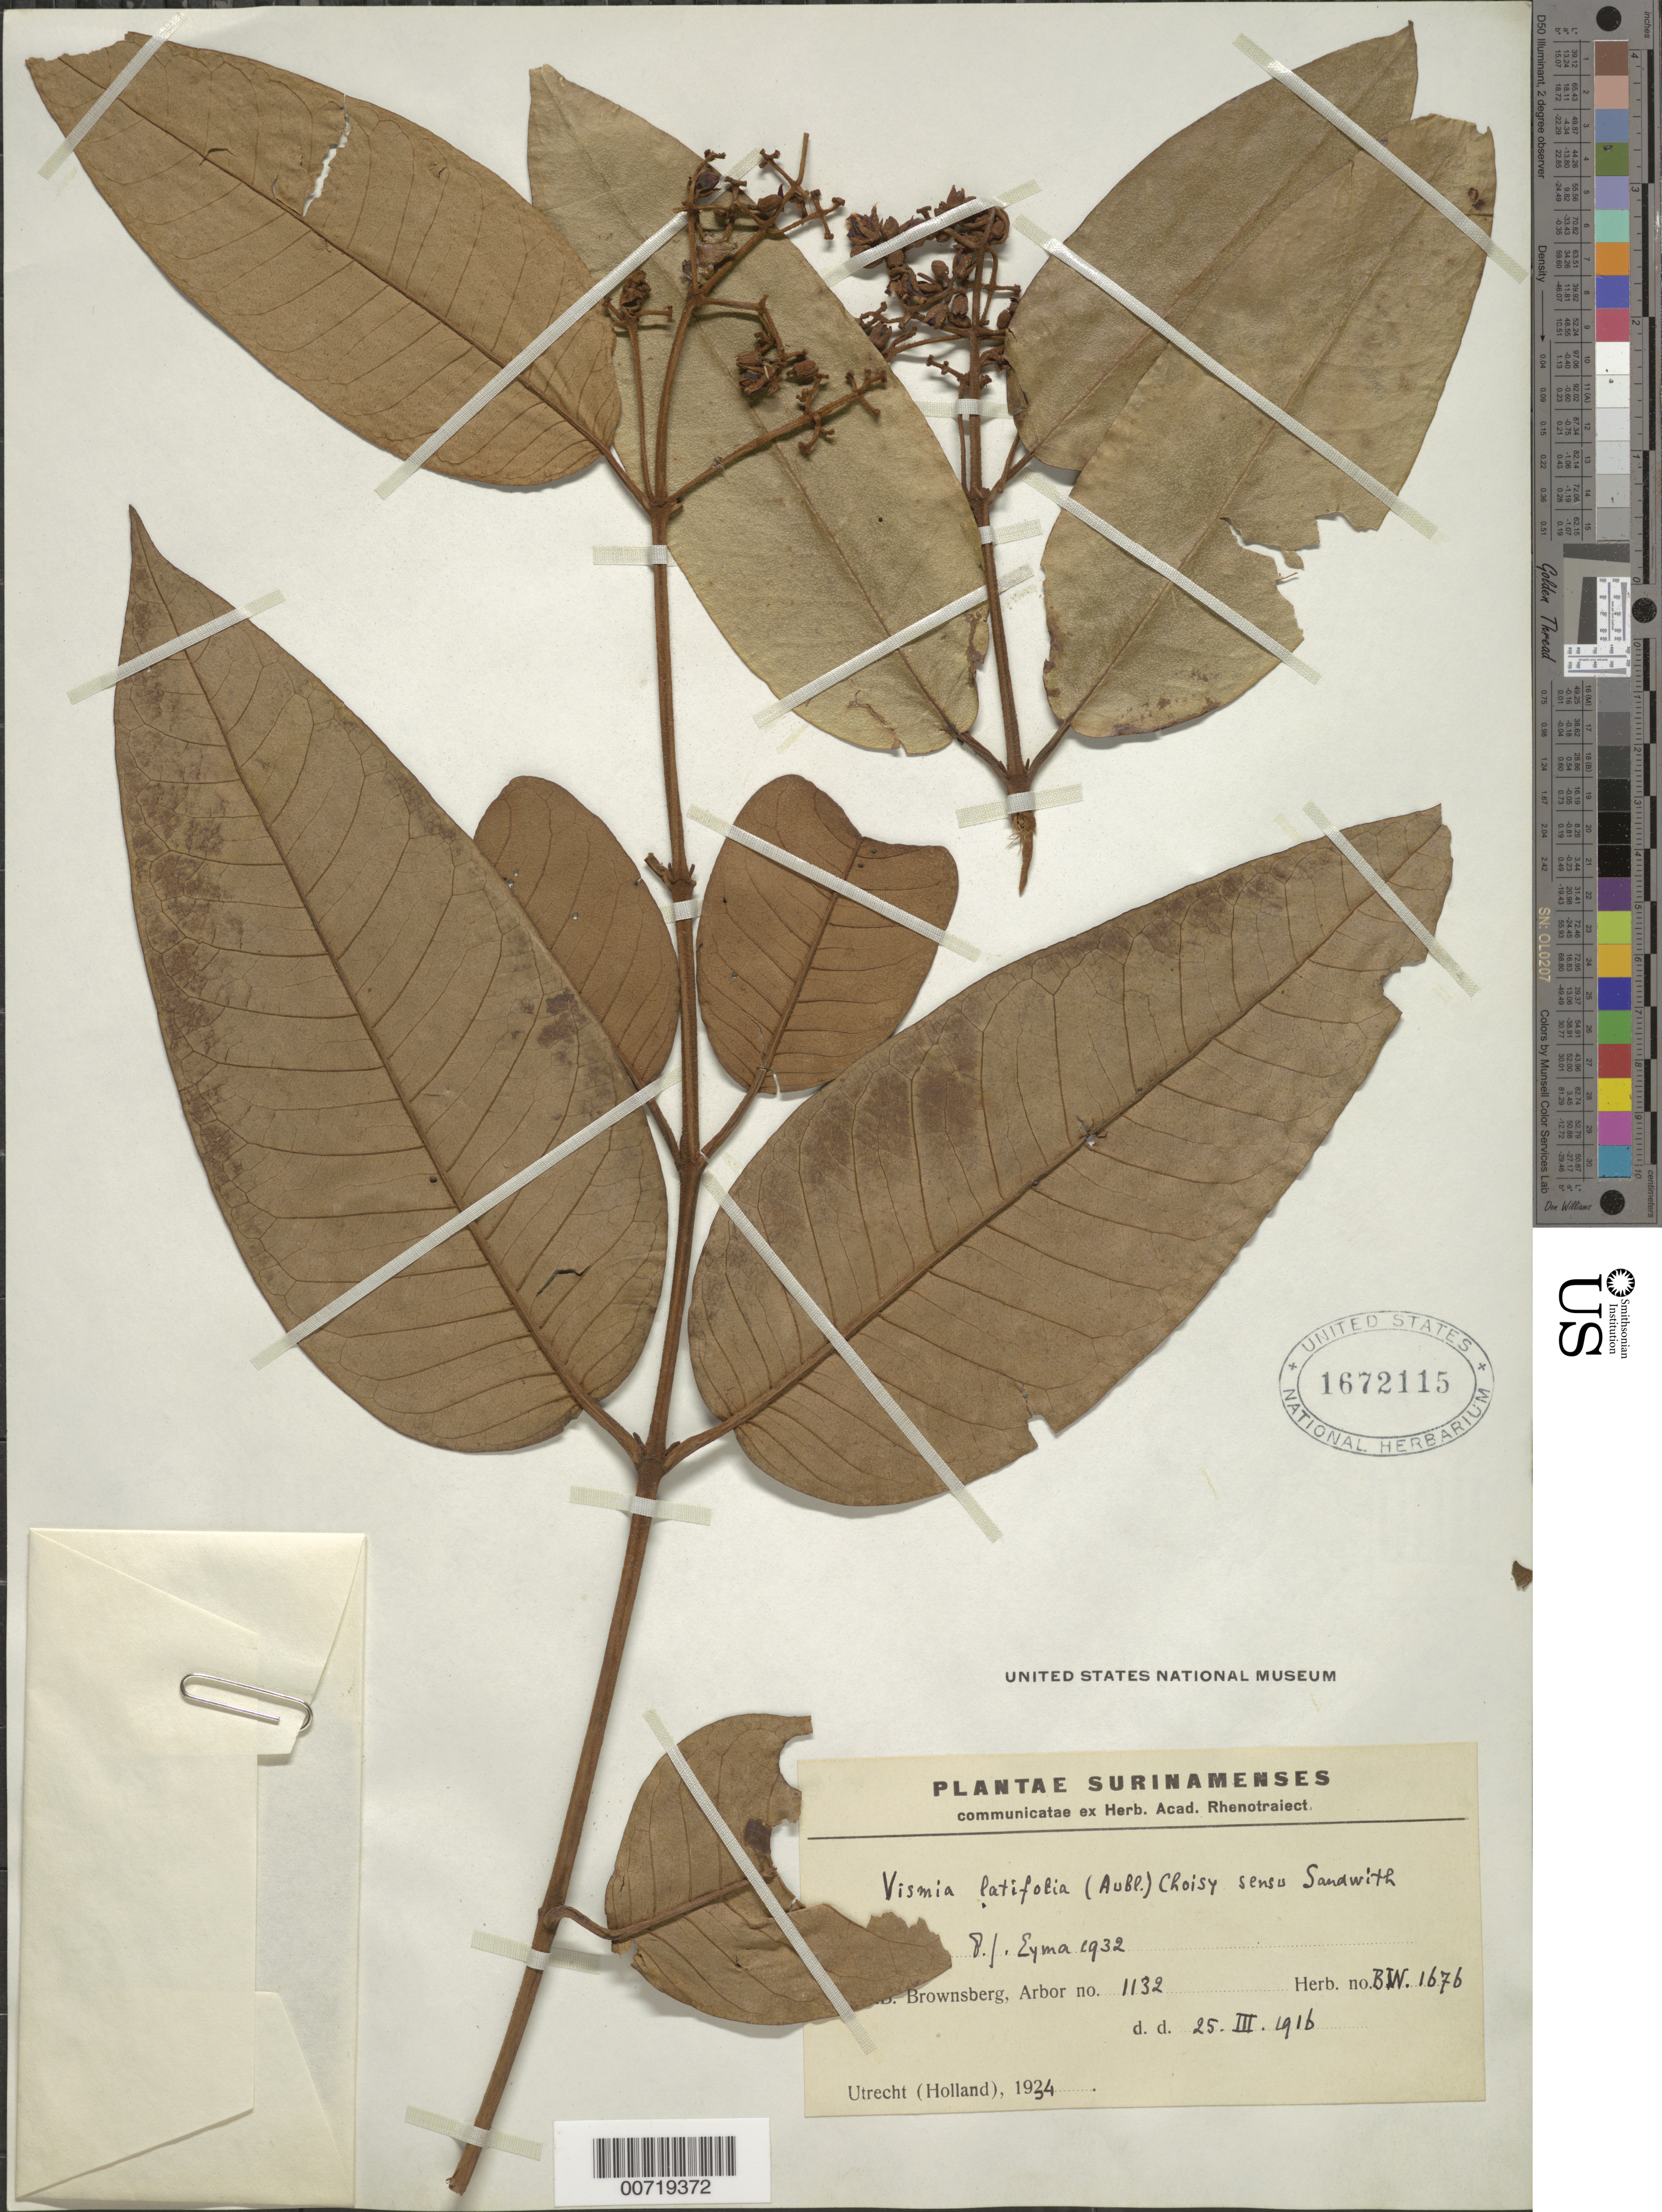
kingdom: Plantae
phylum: Tracheophyta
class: Magnoliopsida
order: Malpighiales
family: Hypericaceae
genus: Vismia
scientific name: Vismia latifolia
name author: (Aubl.) Choisy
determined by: Eyma, P. J.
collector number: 1676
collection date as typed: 25-Mar-16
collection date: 1916-03-25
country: Suriname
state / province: Brokopondo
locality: Brownsberg, Forest Reserve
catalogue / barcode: US 1672115